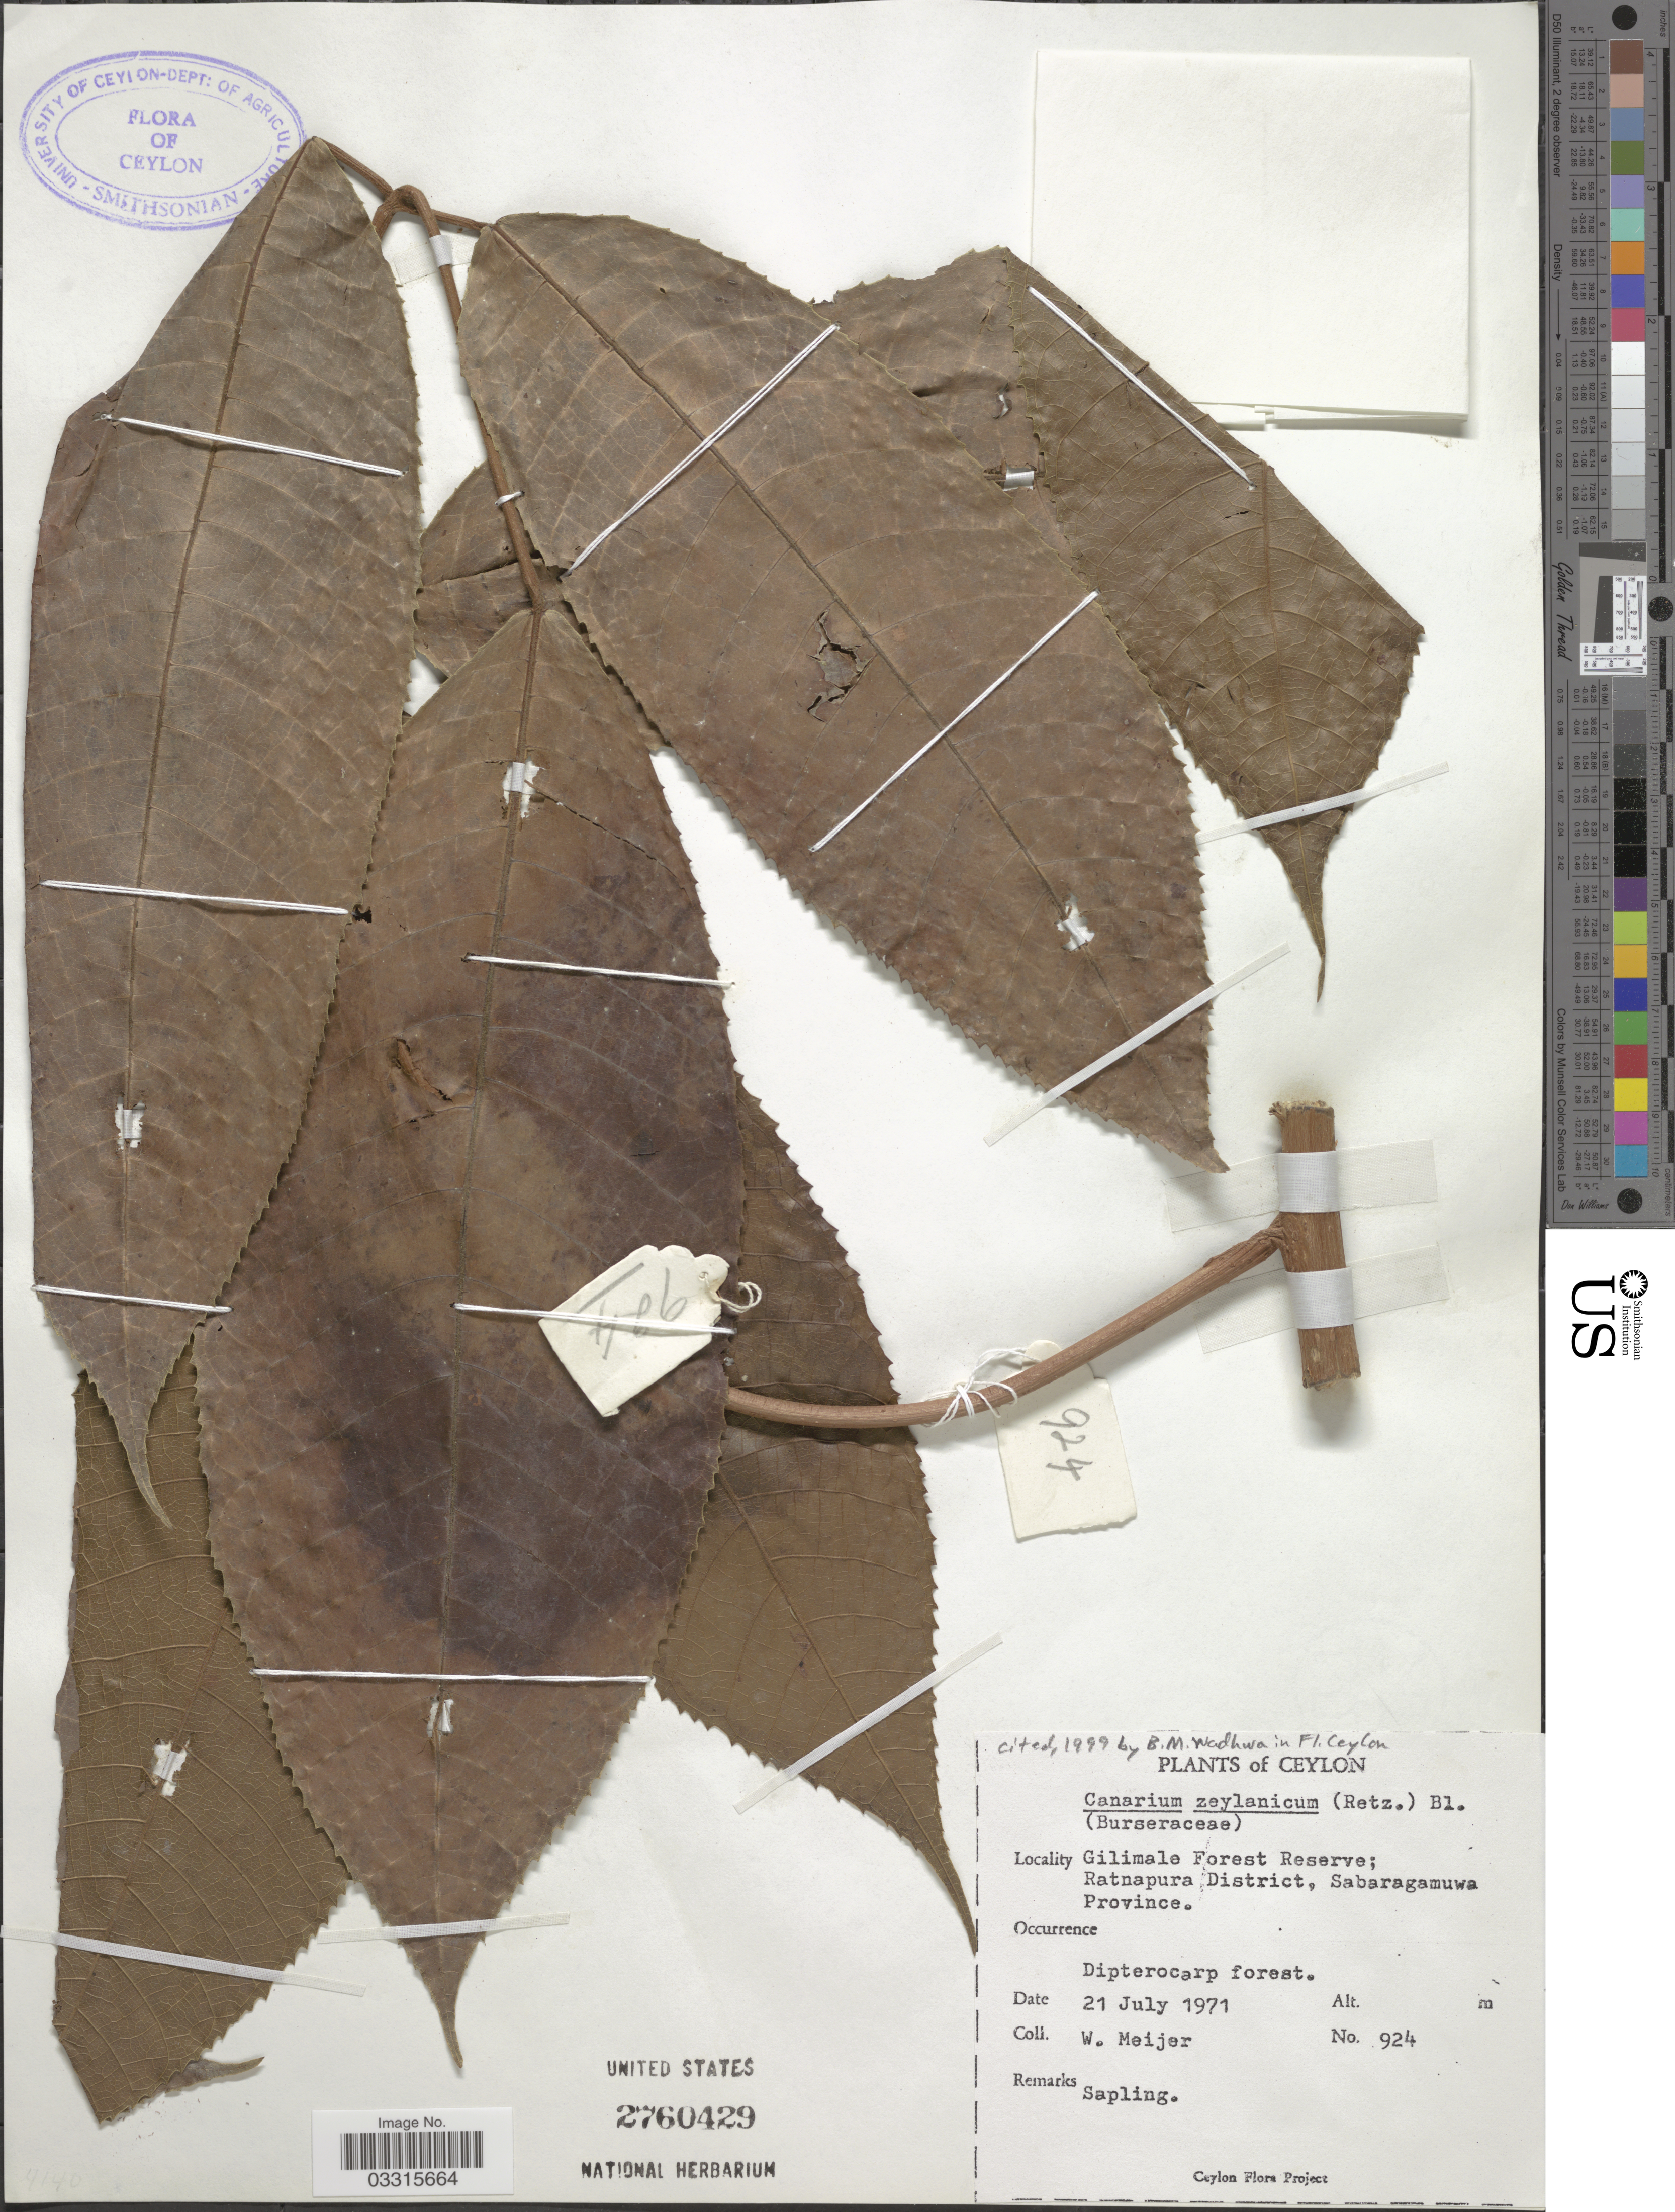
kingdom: Plantae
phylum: Tracheophyta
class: Magnoliopsida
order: Sapindales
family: Burseraceae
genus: Canarium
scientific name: Canarium zeylanicum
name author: (Retz.) Blume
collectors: W. Meijer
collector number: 924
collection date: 1971-07-21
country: Sri Lanka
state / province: Sabaragamuwa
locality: Ceylon. Gilimale Forest Reserve; Ratnapura District.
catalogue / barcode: US 2760429